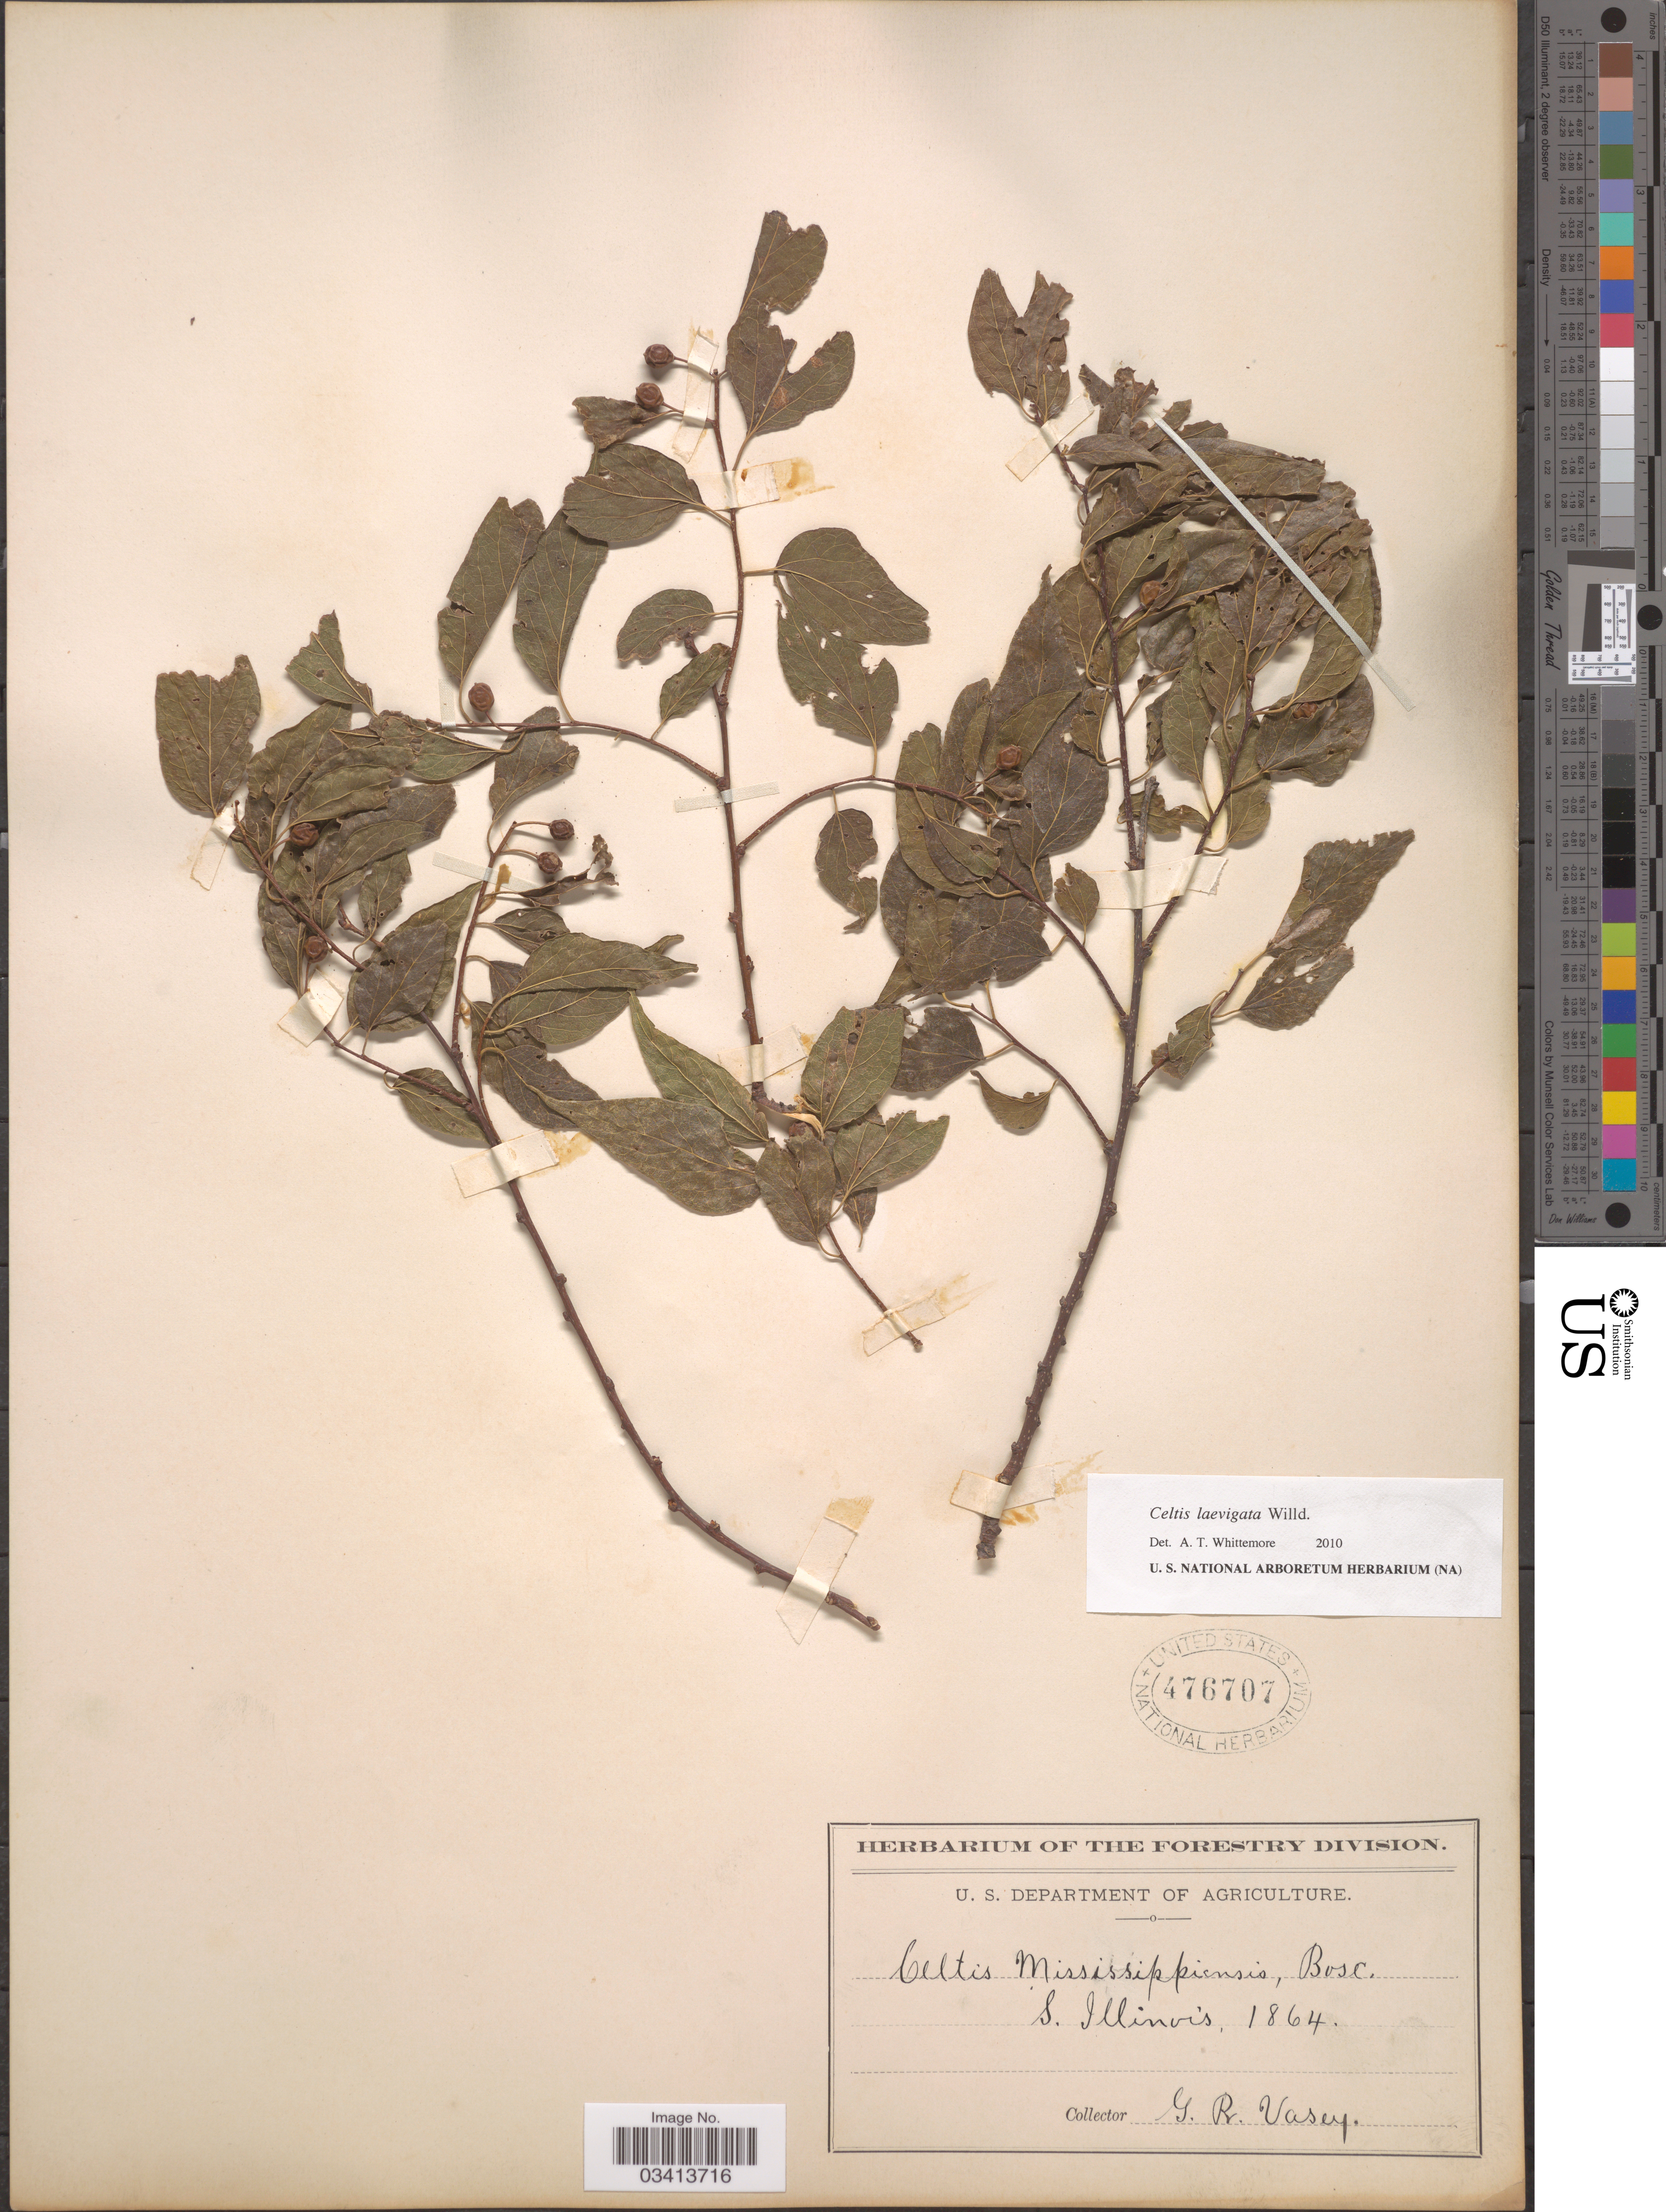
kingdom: Plantae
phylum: Tracheophyta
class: Magnoliopsida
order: Rosales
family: Cannabaceae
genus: Celtis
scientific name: Celtis laevigata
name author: Willd.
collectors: G. R. Vasey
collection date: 1864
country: United States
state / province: Illinois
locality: S. Illinois.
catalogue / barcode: US 476707